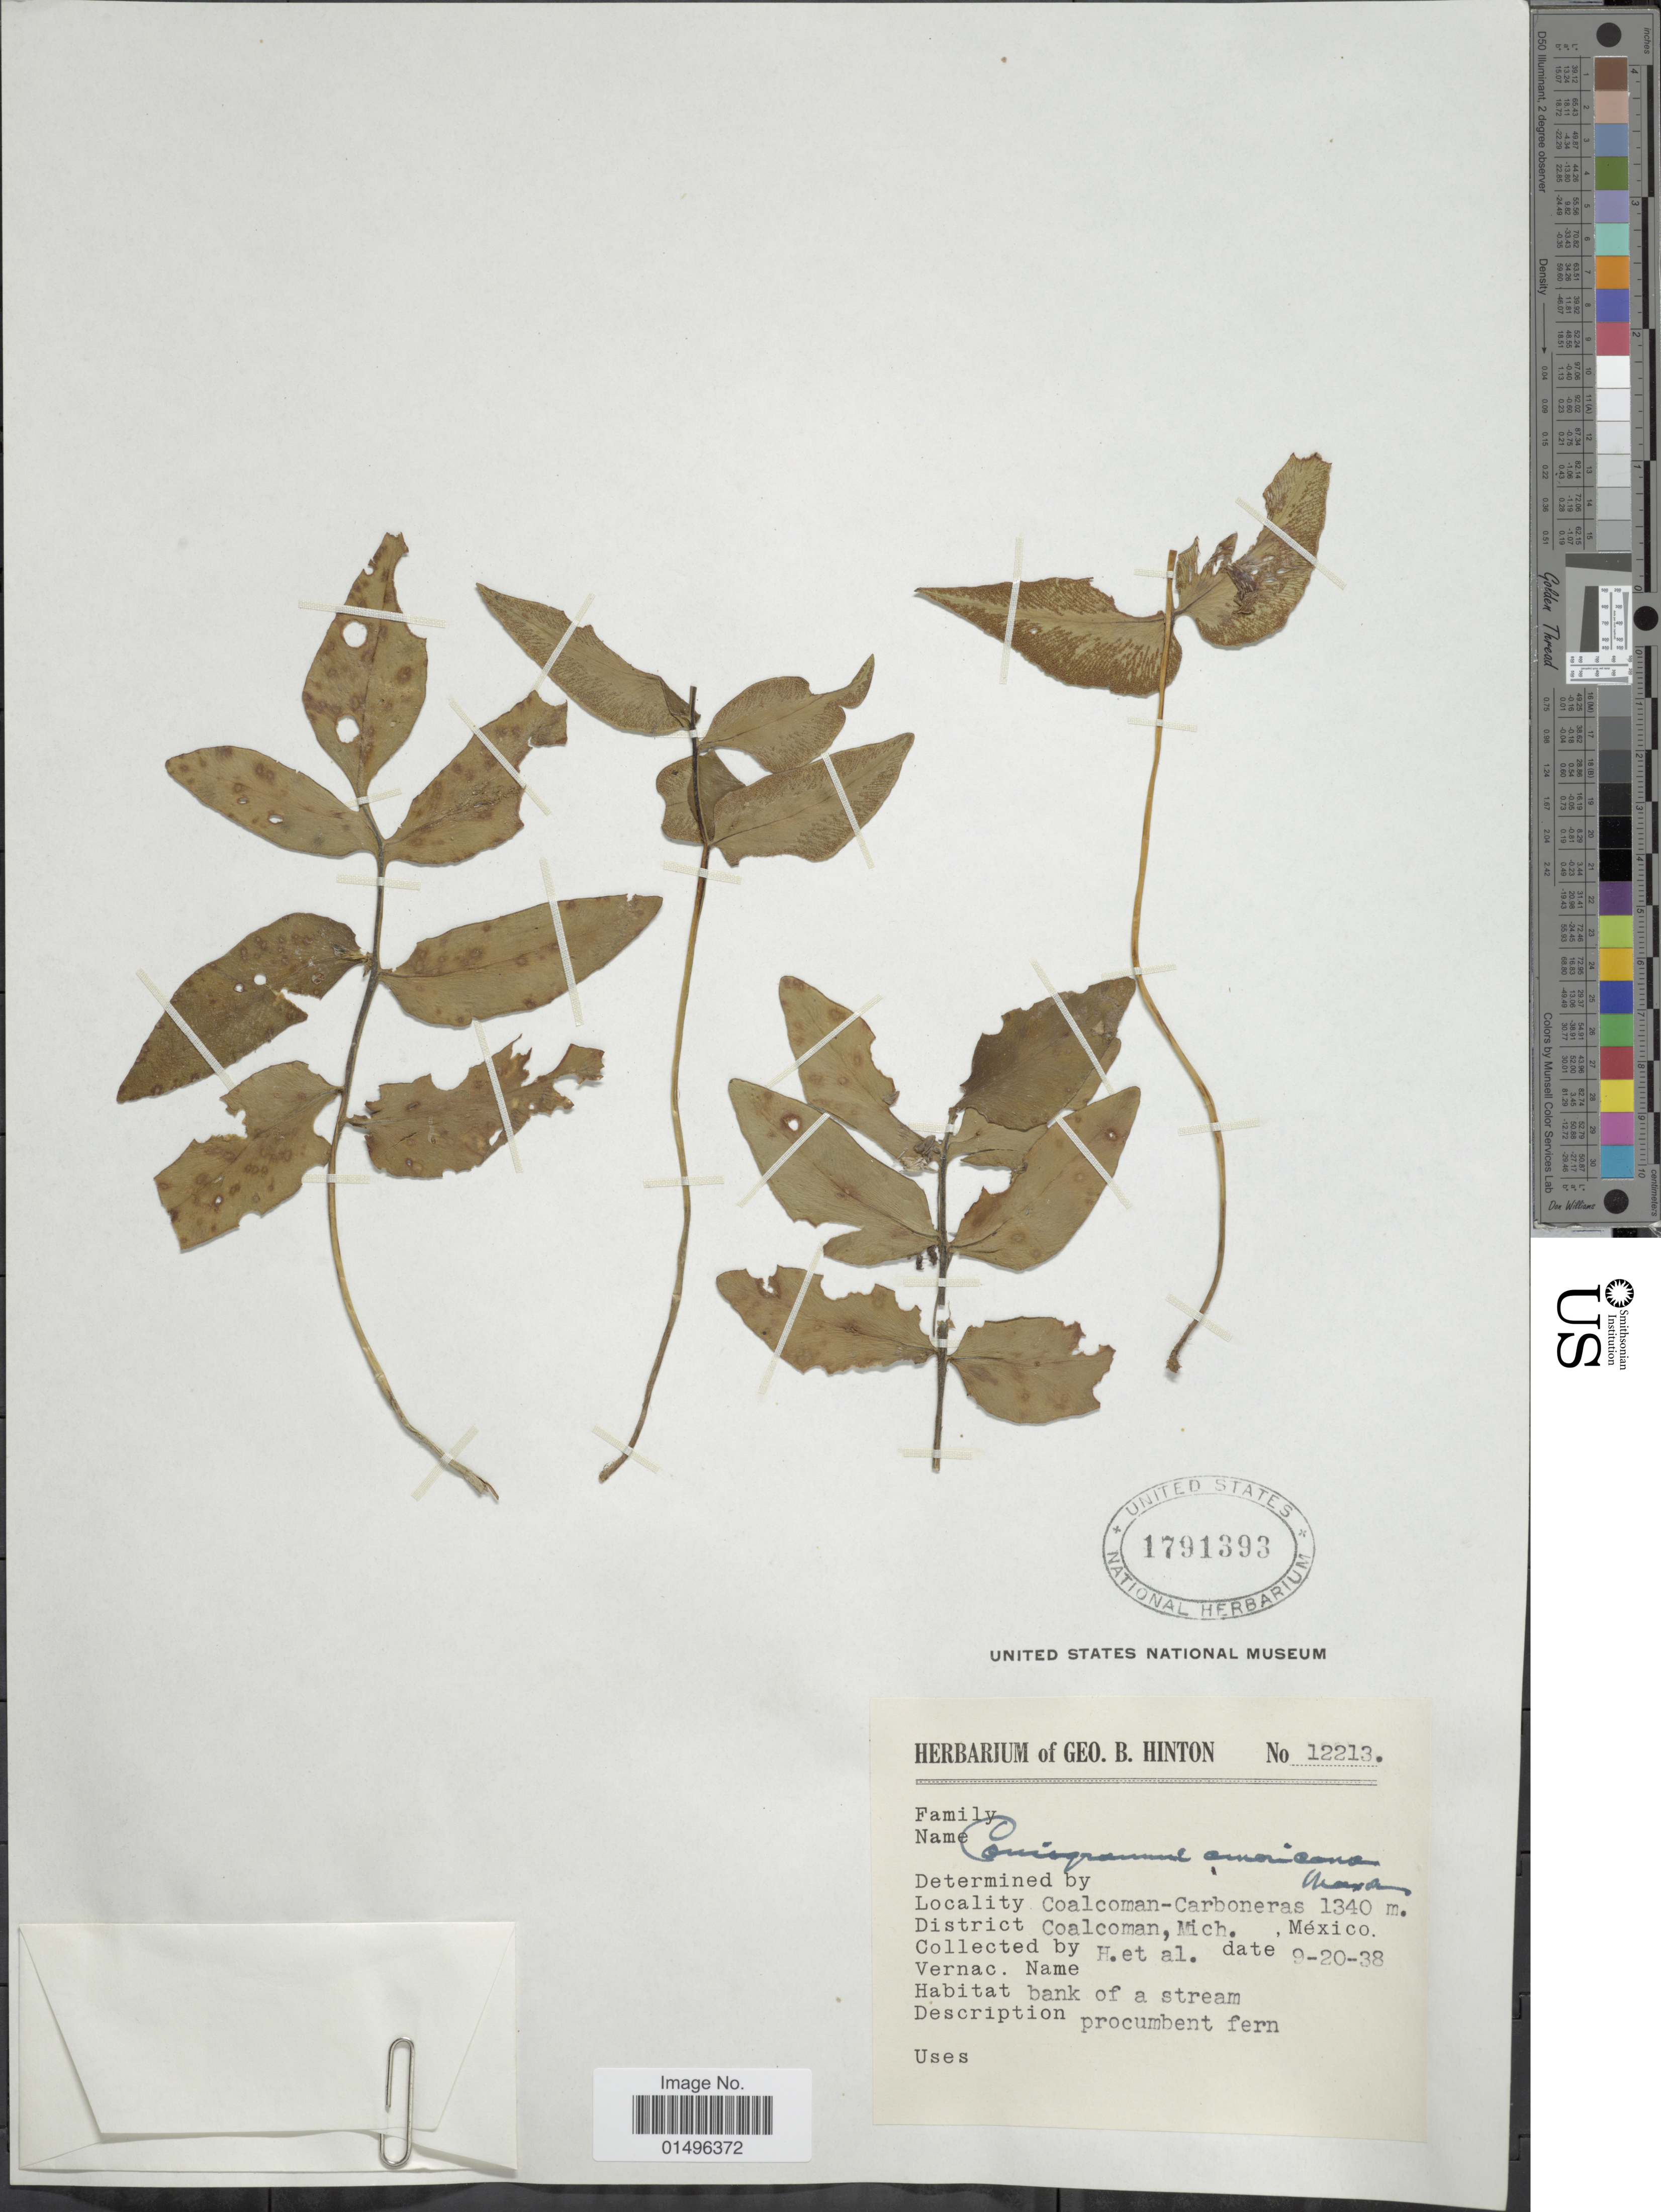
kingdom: Plantae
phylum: Tracheophyta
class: Polypodiopsida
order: Polypodiales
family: Pteridaceae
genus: Hemionitis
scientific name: Hemionitis subcordata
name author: (D.C. Eaton & Davenp.) Mickel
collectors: G. B. Hinton & et al.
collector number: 12213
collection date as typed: Transcribed d/m/y: 20/9/38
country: Mexico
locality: Mexico, Coalcoman-Carboneras, Coalman, Mich.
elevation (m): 1340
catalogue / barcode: US 1791393